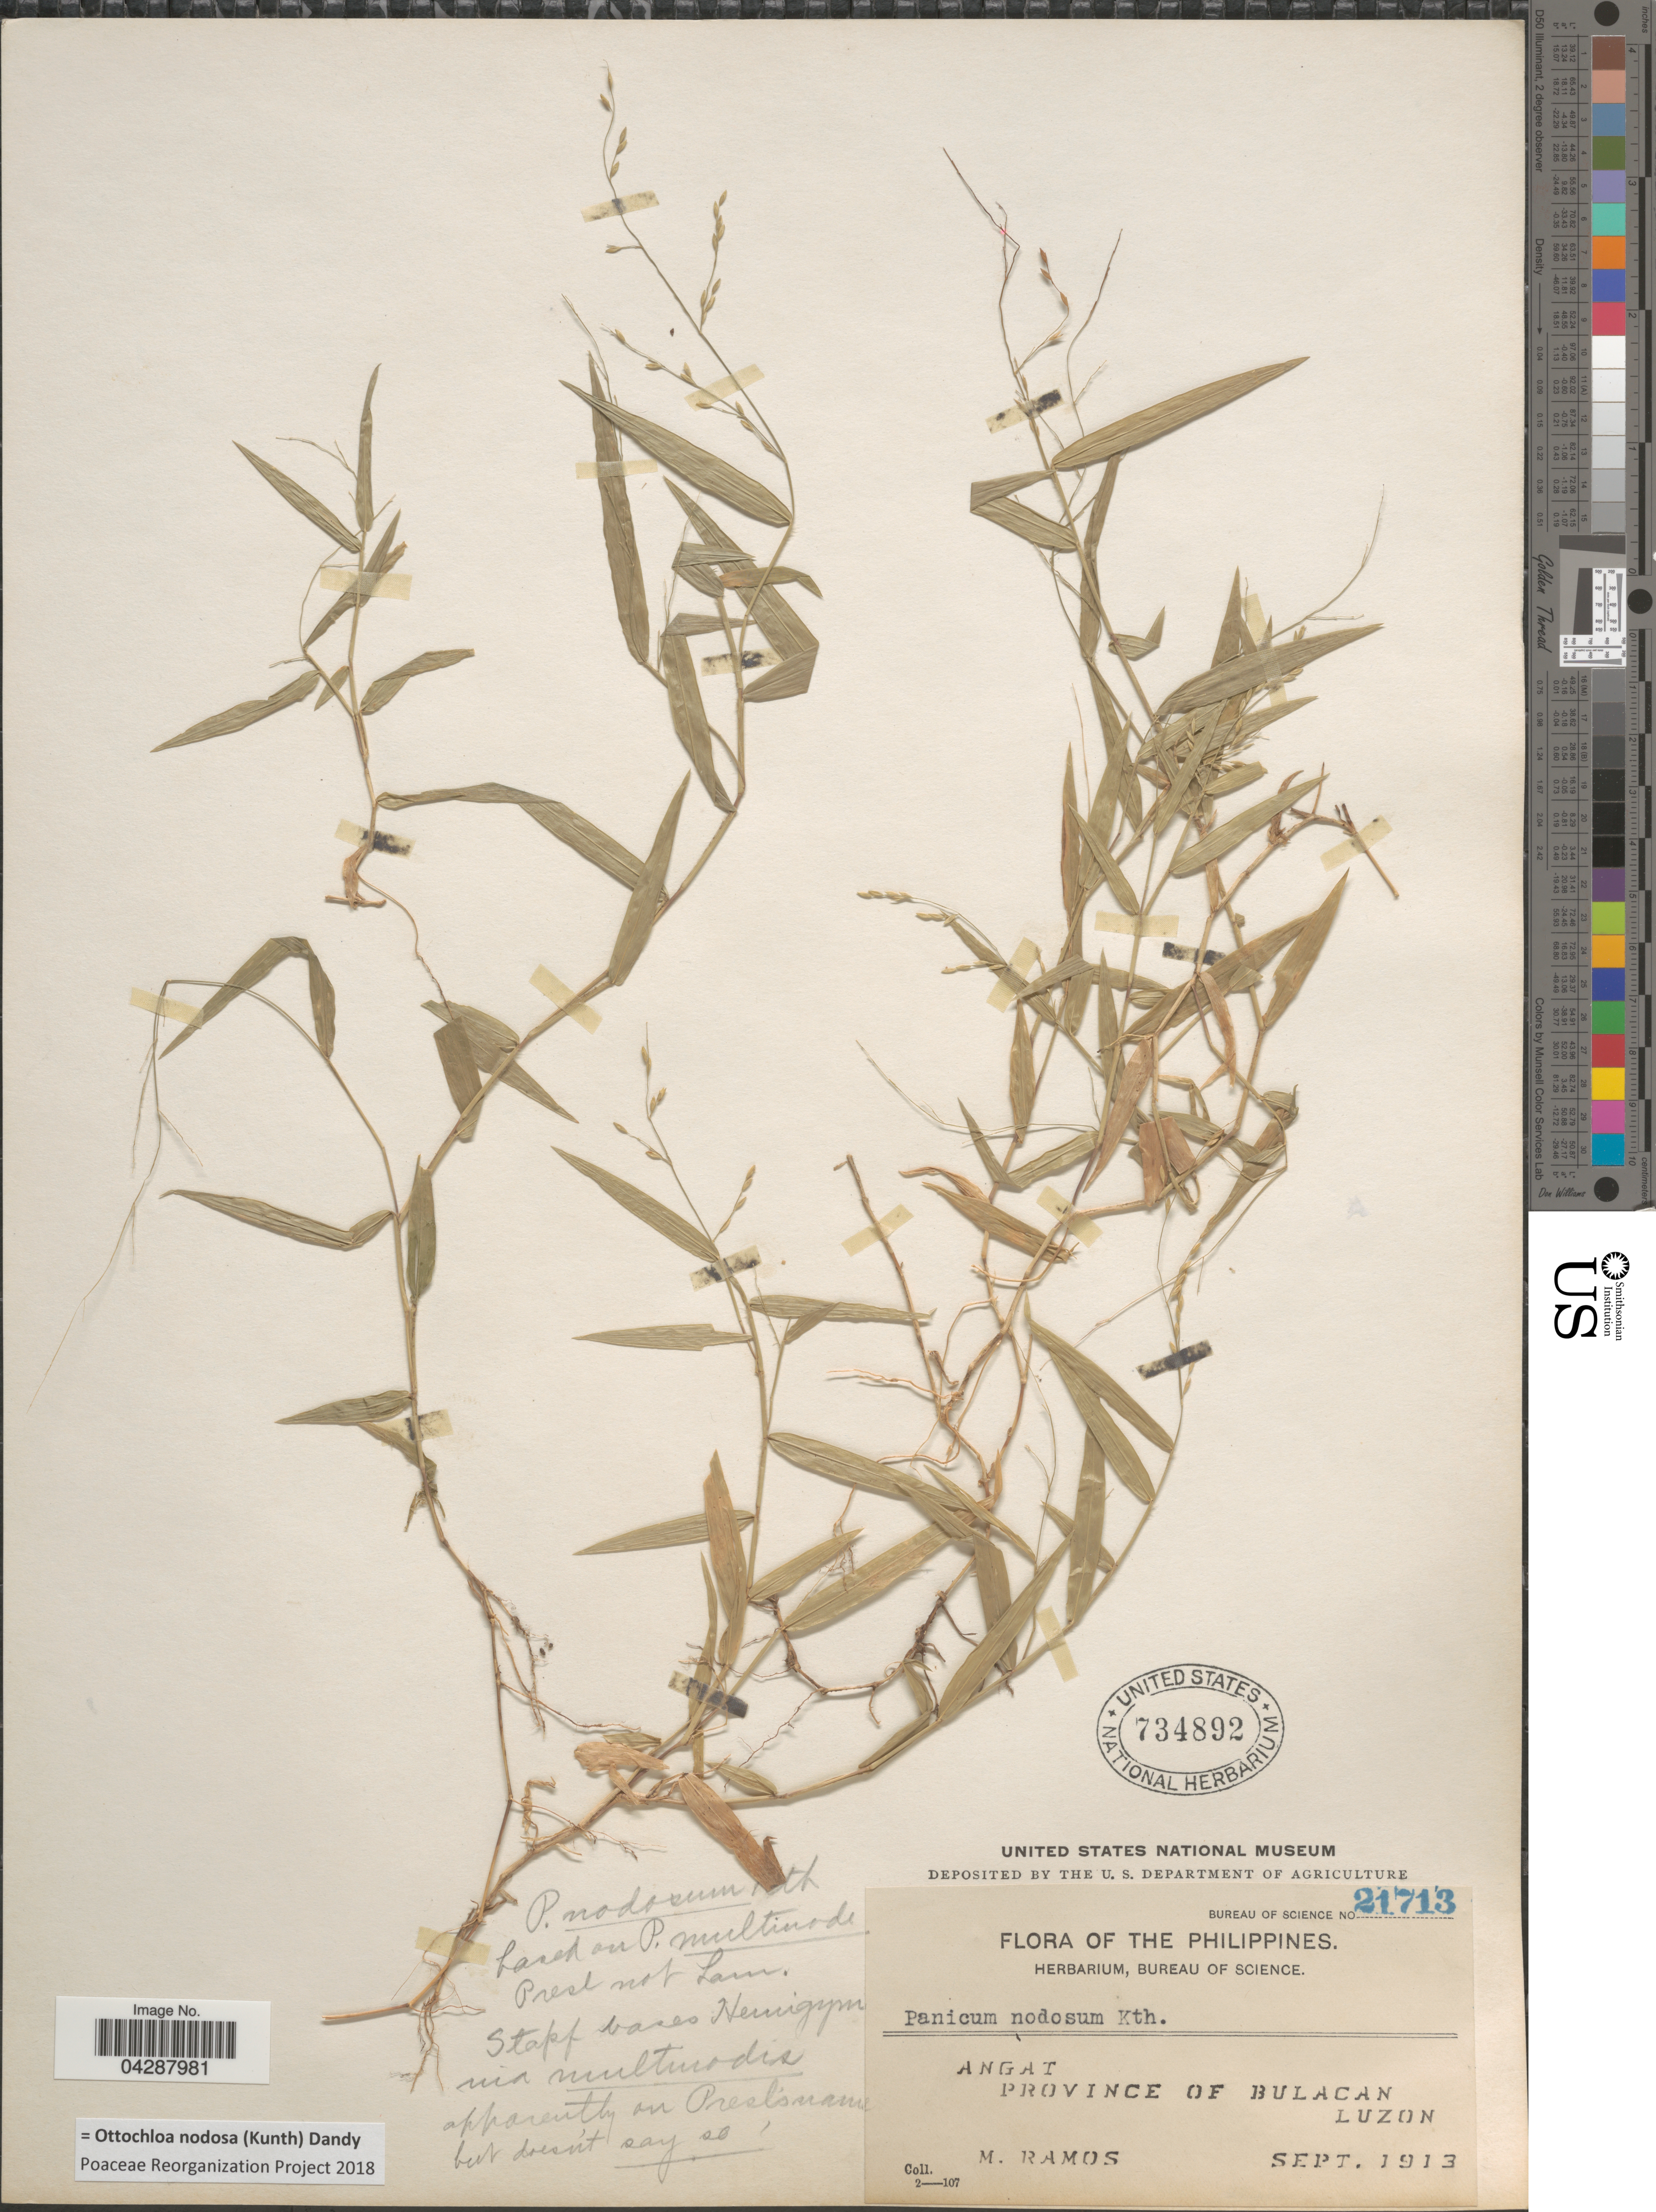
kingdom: Plantae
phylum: Tracheophyta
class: Liliopsida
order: Poales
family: Poaceae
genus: Ottochloa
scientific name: Ottochloa nodosa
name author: (Kunth) Dandy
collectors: M. Ramos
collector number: Bureau of Science 21713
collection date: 1913-09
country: Philippines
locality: Angat. Province of Bulacan. Luzon.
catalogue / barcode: US 734892